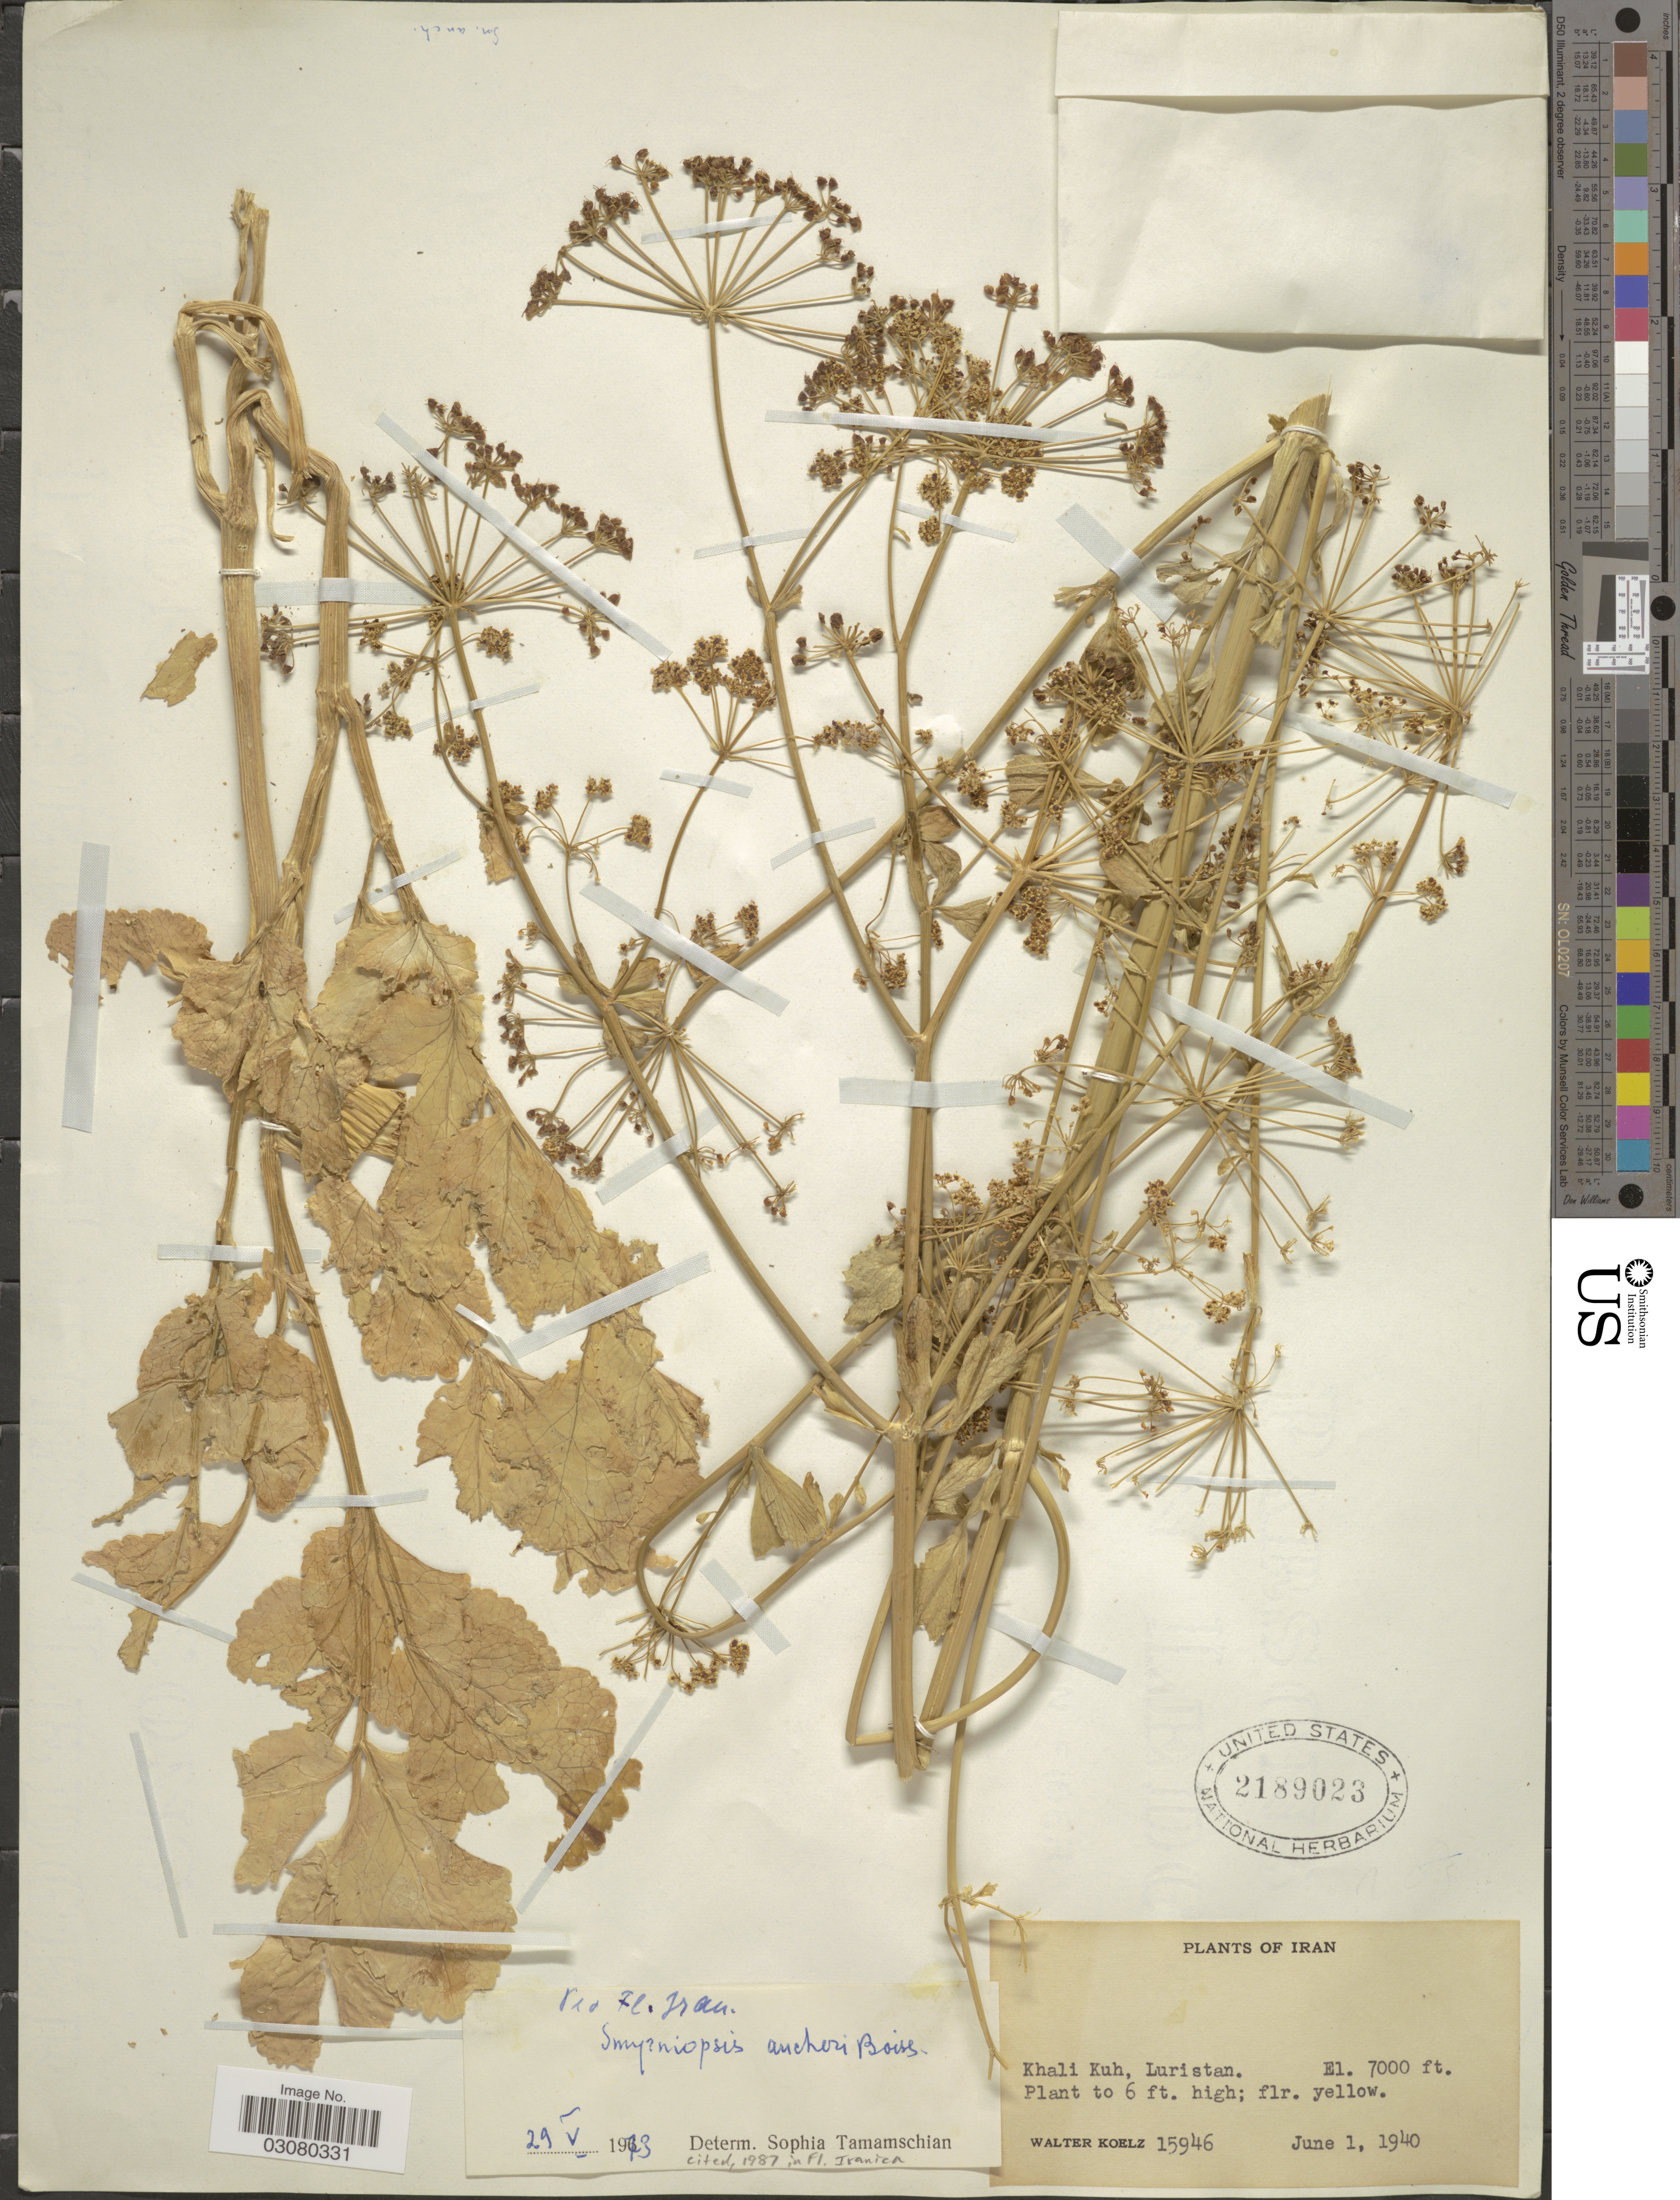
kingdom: Plantae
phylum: Tracheophyta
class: Magnoliopsida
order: Apiales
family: Apiaceae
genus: Smyrniopsis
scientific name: Smyrniopsis aucheri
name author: Boiss.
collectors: W. N. Koelz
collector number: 15946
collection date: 1940-06-01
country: Iran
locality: Khali Kuh, Luristan.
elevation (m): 2134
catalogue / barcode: US 2189023